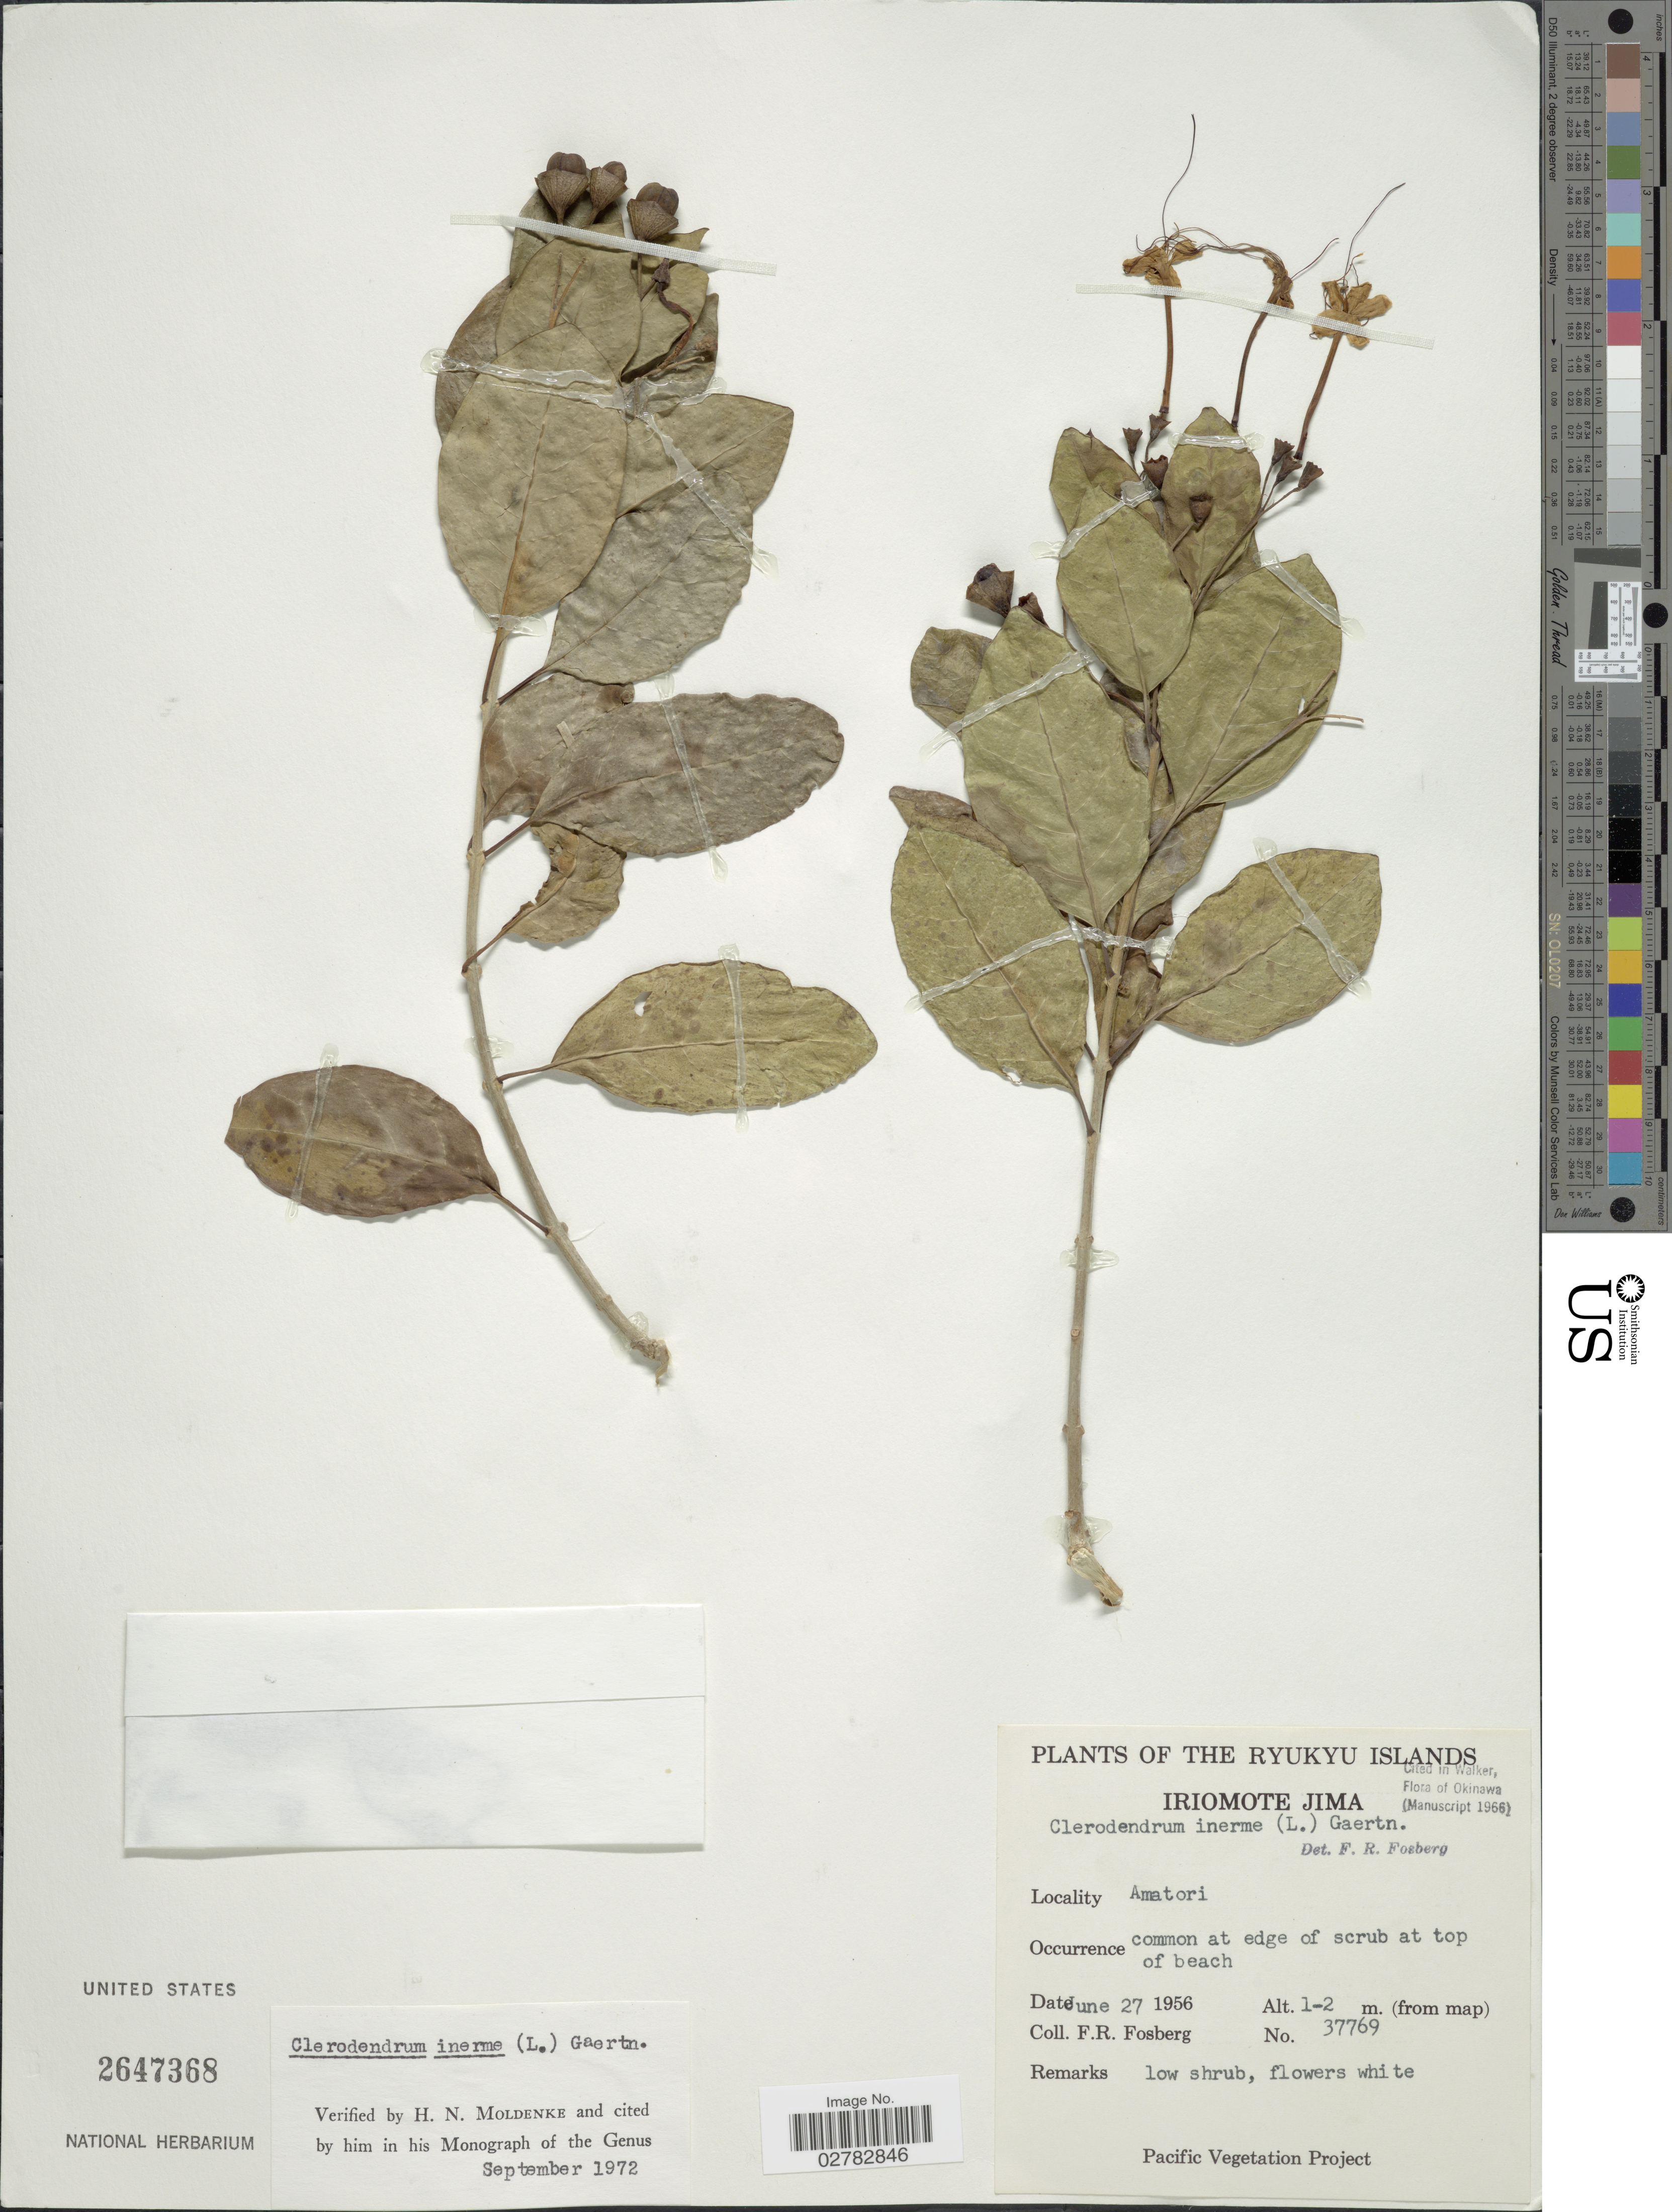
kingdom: Plantae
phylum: Tracheophyta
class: Magnoliopsida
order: Lamiales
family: Lamiaceae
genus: Clerodendrum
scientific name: Clerodendrum inerme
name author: (L.) Gaertn.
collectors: F. R. Fosberg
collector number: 37769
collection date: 1956-06-27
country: Japan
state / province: Okinawa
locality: Ryukyu Islands. Iriomote Jima. Amatori.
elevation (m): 1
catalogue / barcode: US 2647368